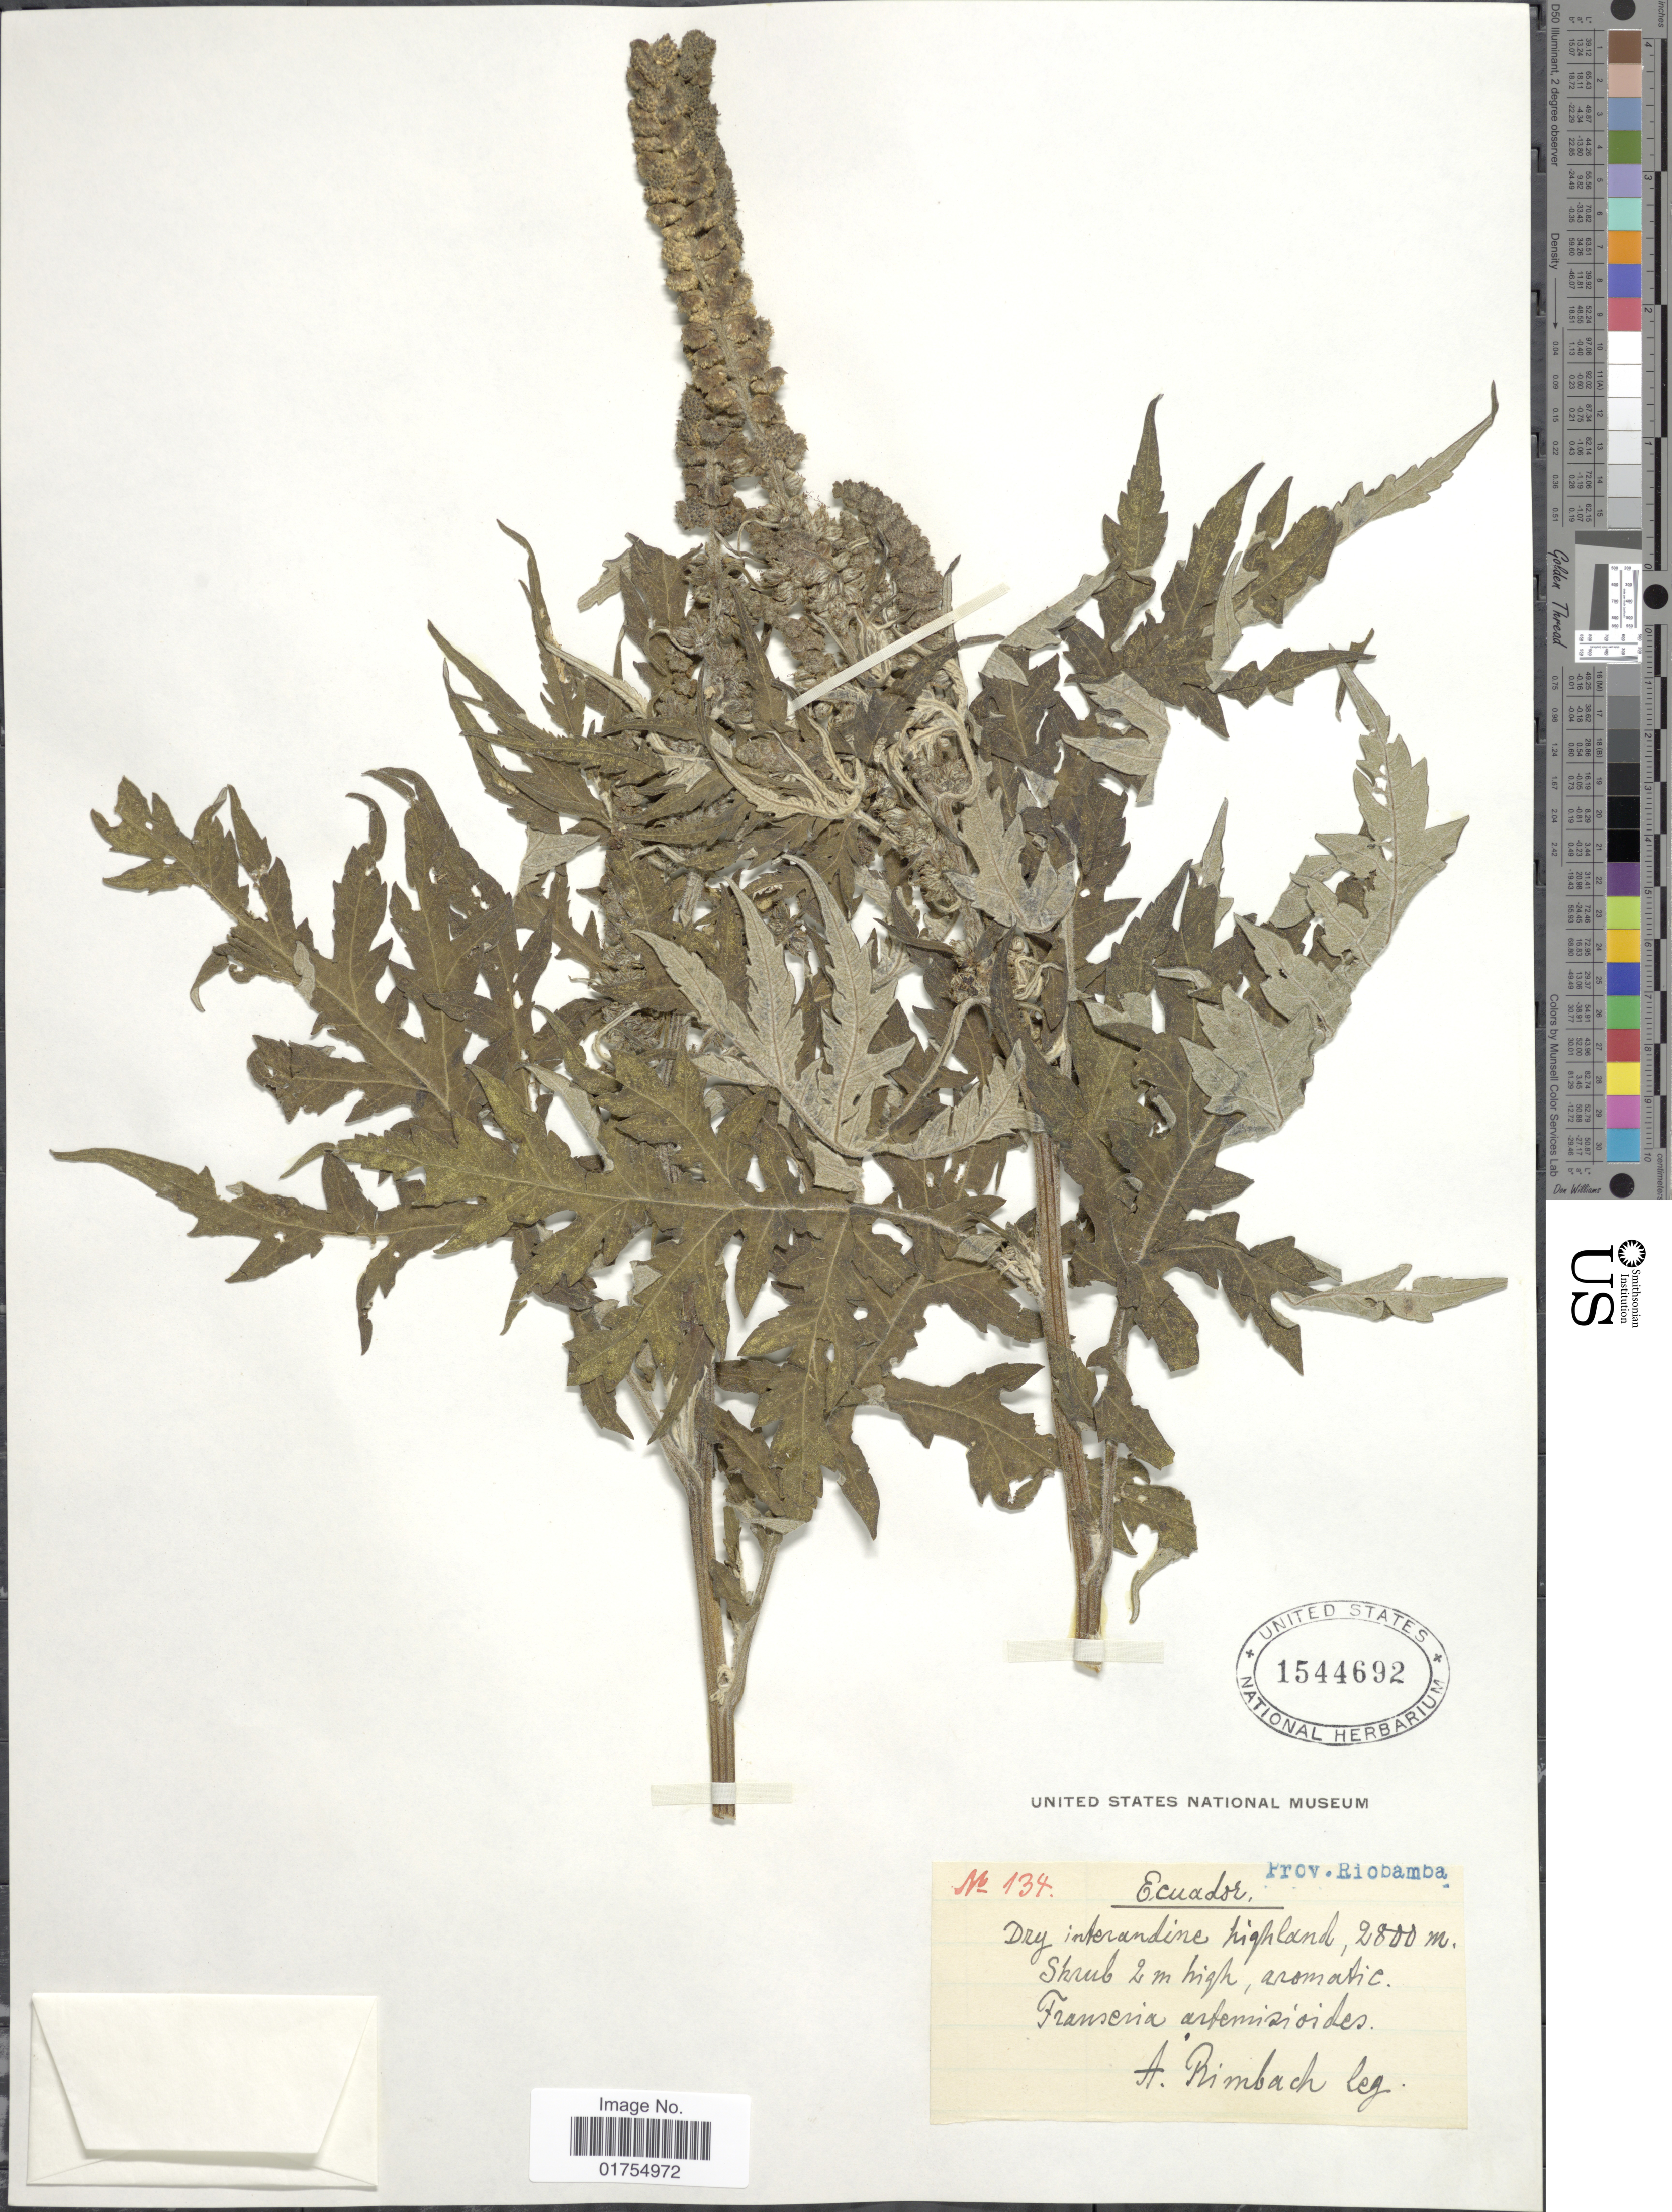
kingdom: Plantae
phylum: Tracheophyta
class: Magnoliopsida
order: Asterales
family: Asteraceae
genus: Franseria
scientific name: Franseria artemisioides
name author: Willd.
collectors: A. Rimbach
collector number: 134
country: Ecuador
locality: Prov. Riobamba.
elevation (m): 2800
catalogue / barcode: US 1544692